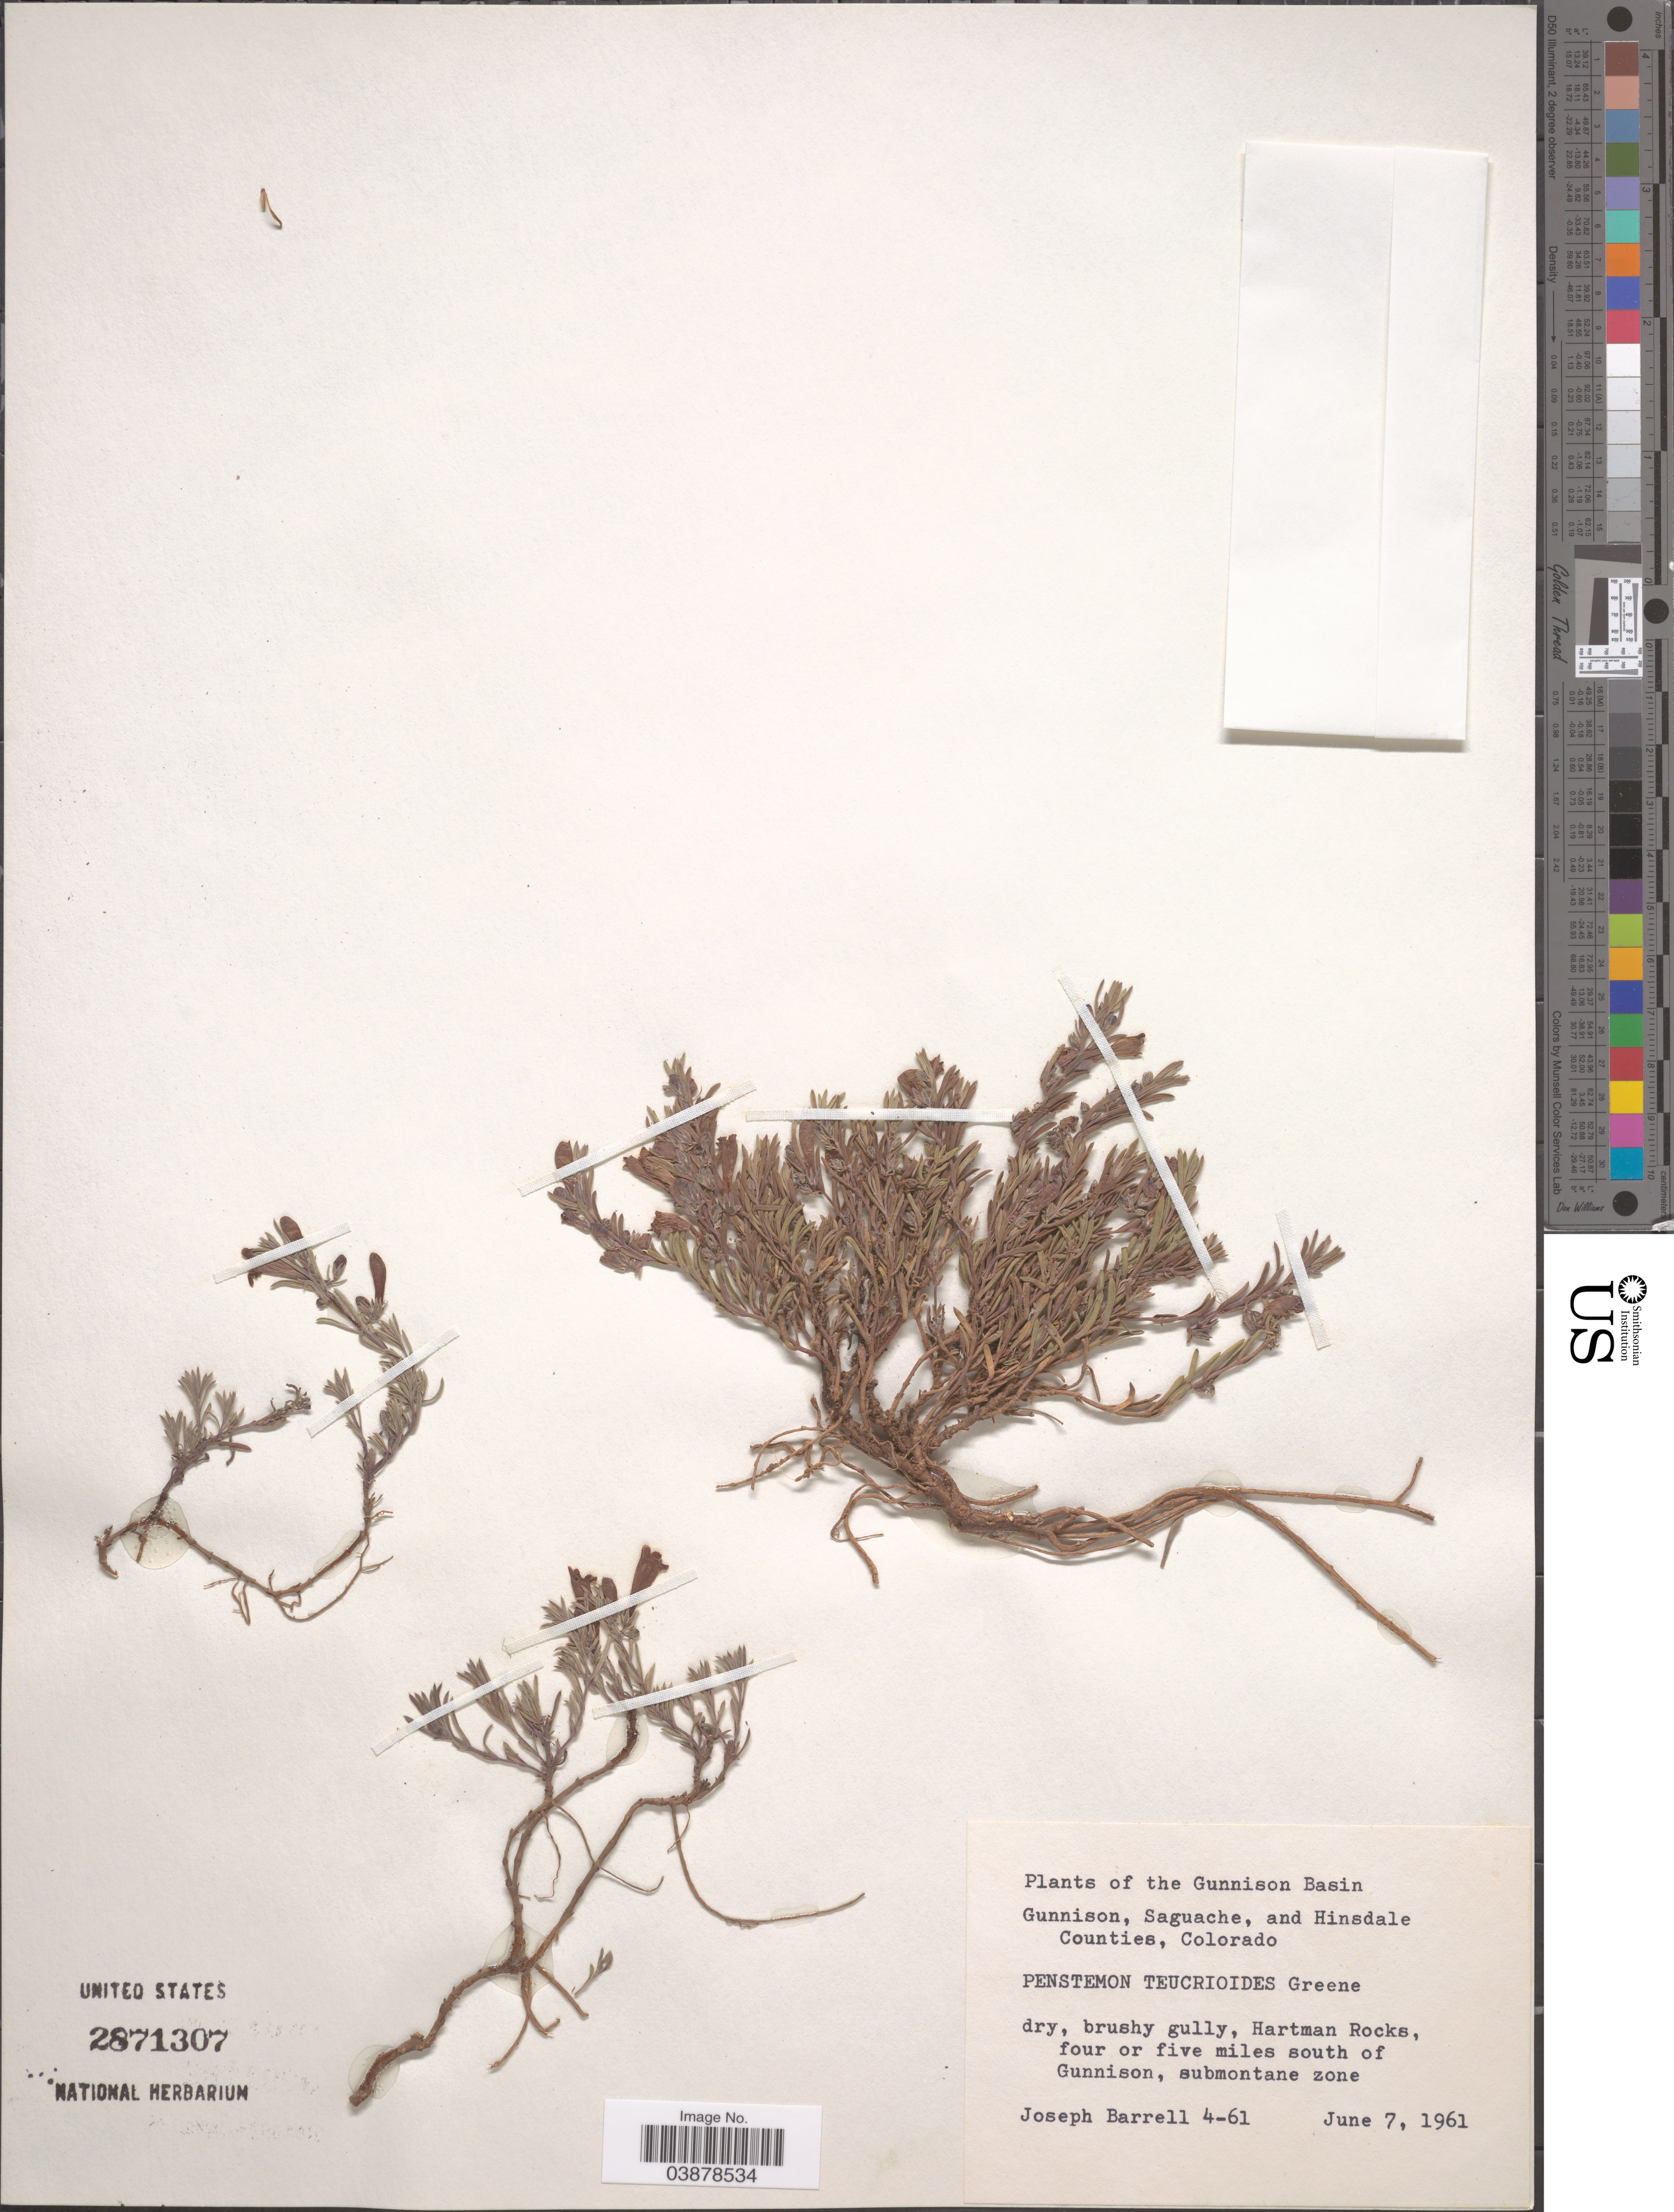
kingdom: Plantae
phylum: Tracheophyta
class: Magnoliopsida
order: Lamiales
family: Plantaginaceae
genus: Penstemon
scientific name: Penstemon teucrioides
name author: Greene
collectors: J. Barrell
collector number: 4-61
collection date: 1961-06-07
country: United States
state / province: Colorado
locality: The Gunnison Basin. Gunnison, Saguache, and Hinsdale Counties. Hartman Rocks, four or five miles south of Gunnison, submontane zone.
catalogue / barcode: US 2871307